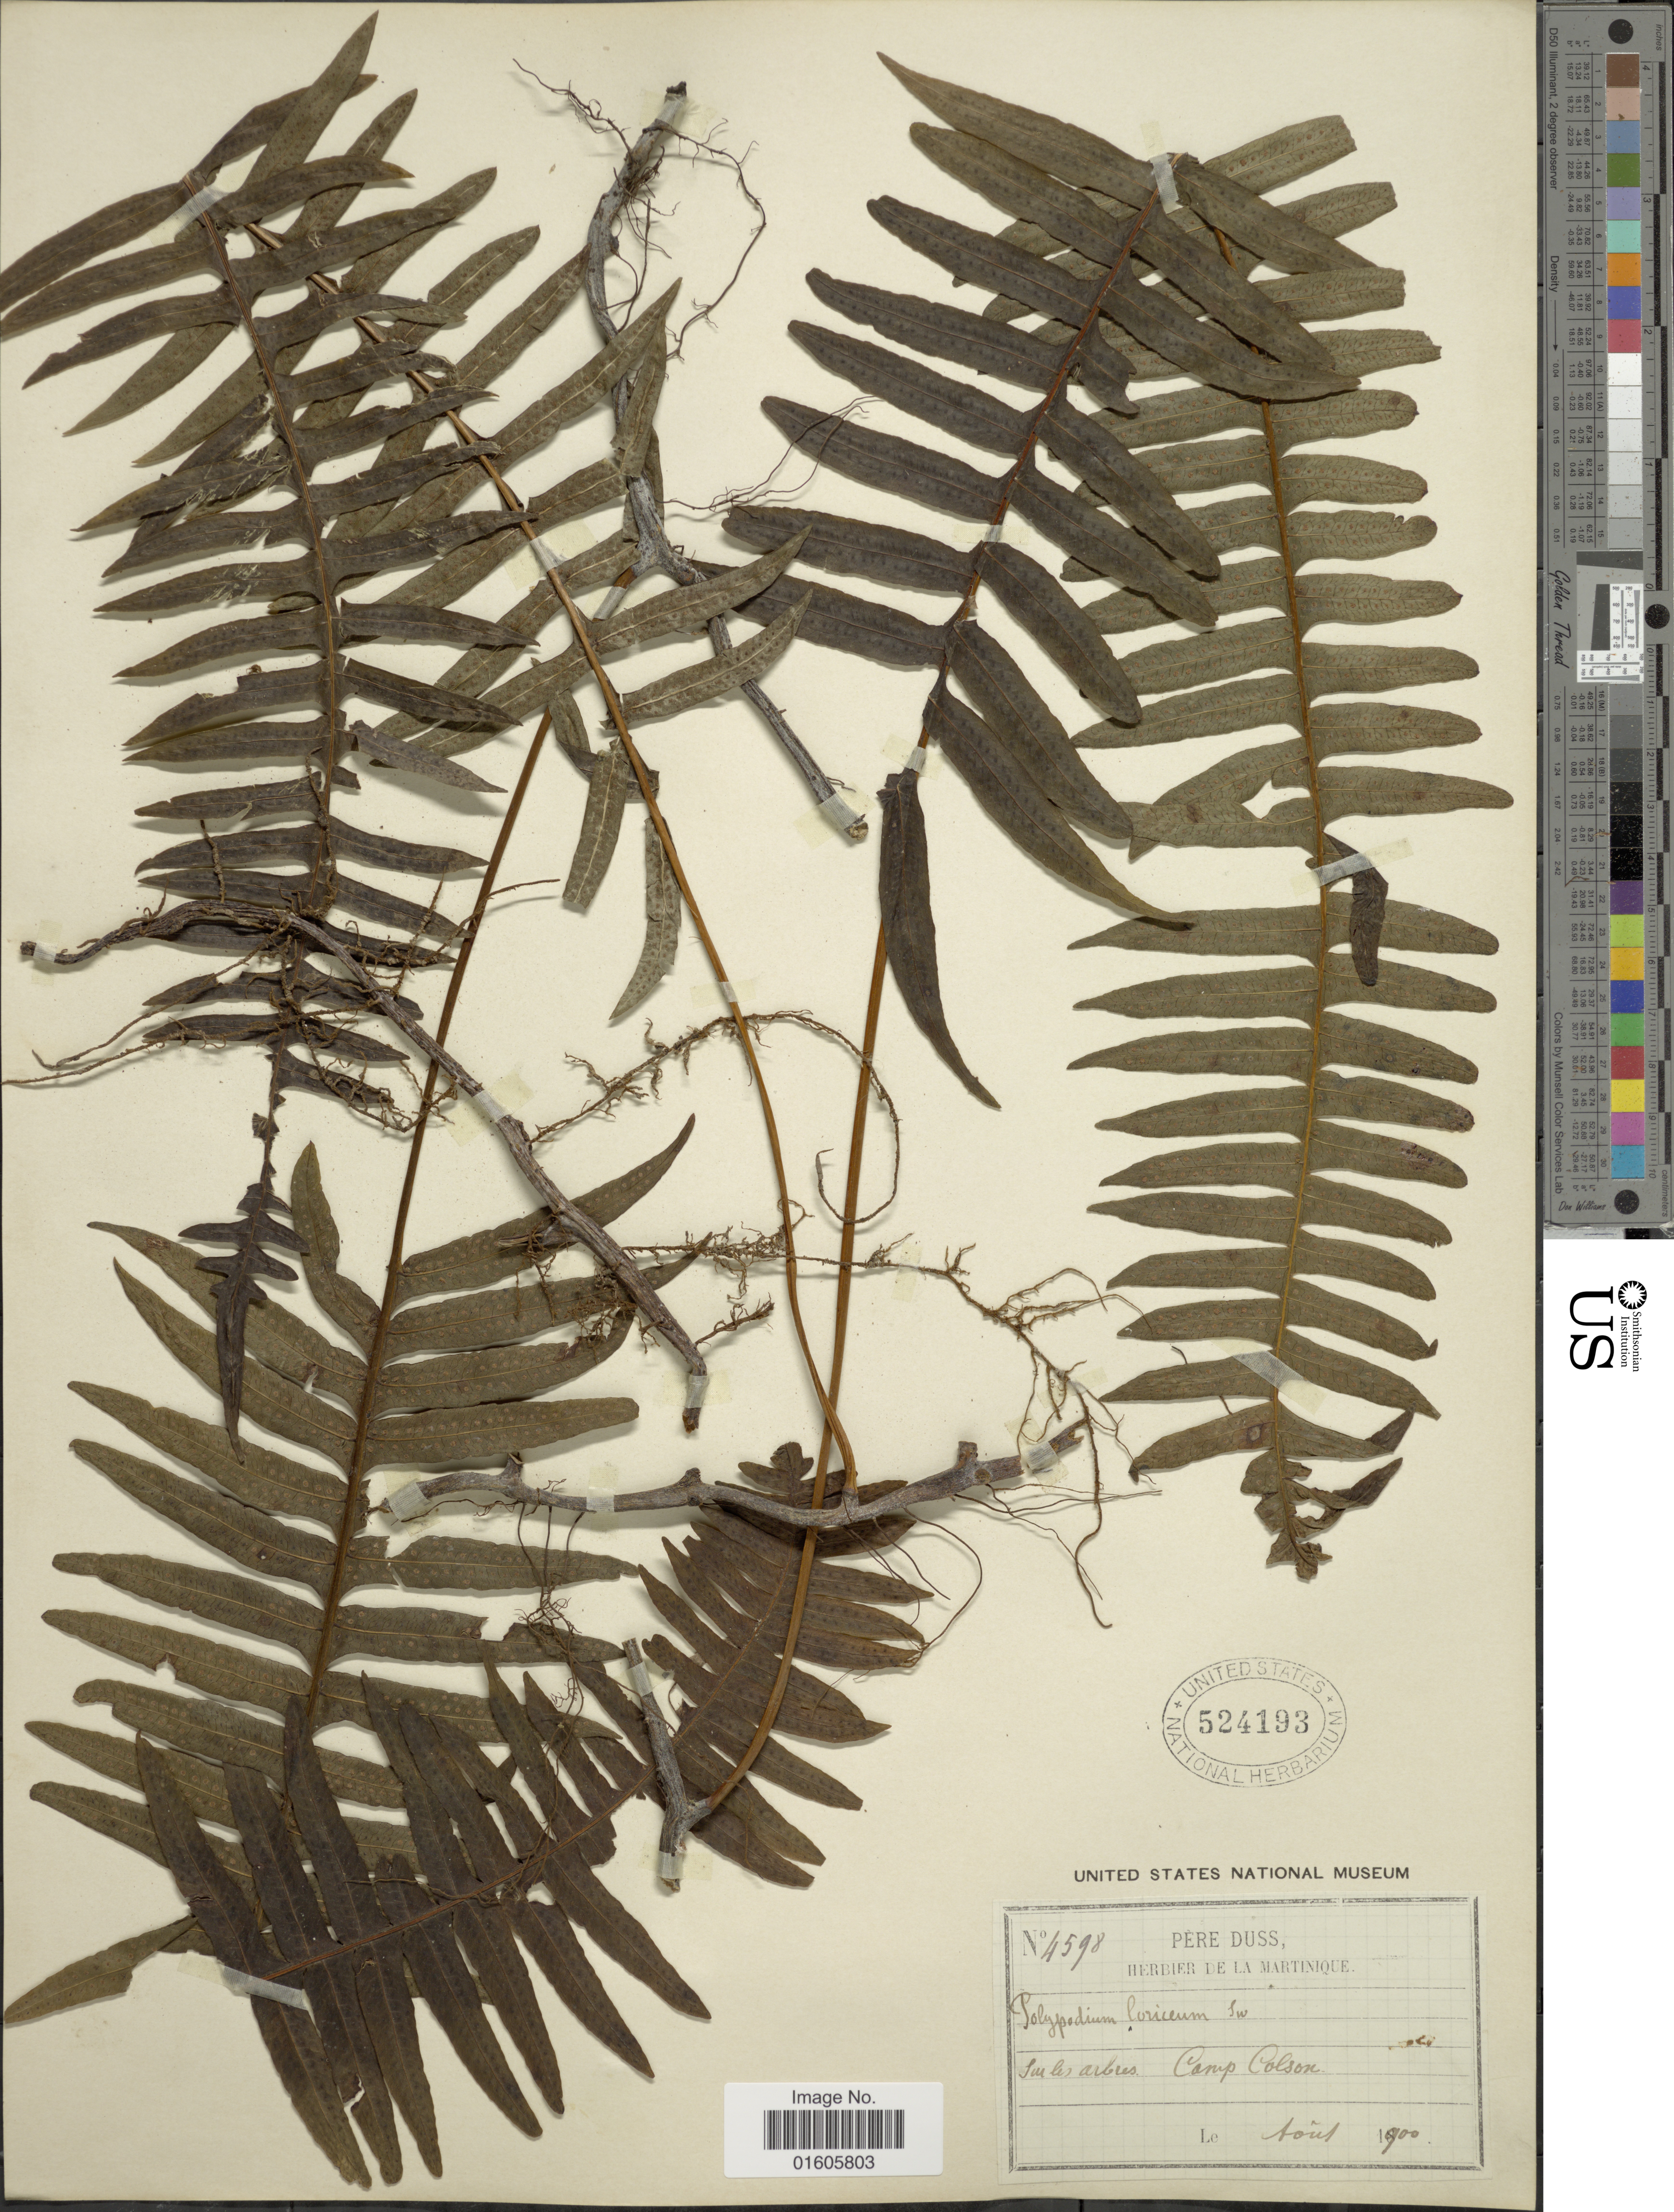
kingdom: Plantae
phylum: Tracheophyta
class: Polypodiopsida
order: Polypodiales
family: Polypodiaceae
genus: Serpocaulon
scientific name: Serpocaulon loriceum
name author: (L.) A.R. Sm.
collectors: Père Duss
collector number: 4598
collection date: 1900-08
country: Martinique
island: Martinique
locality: Sur les arbres, Camp Colson.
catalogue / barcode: US 524193